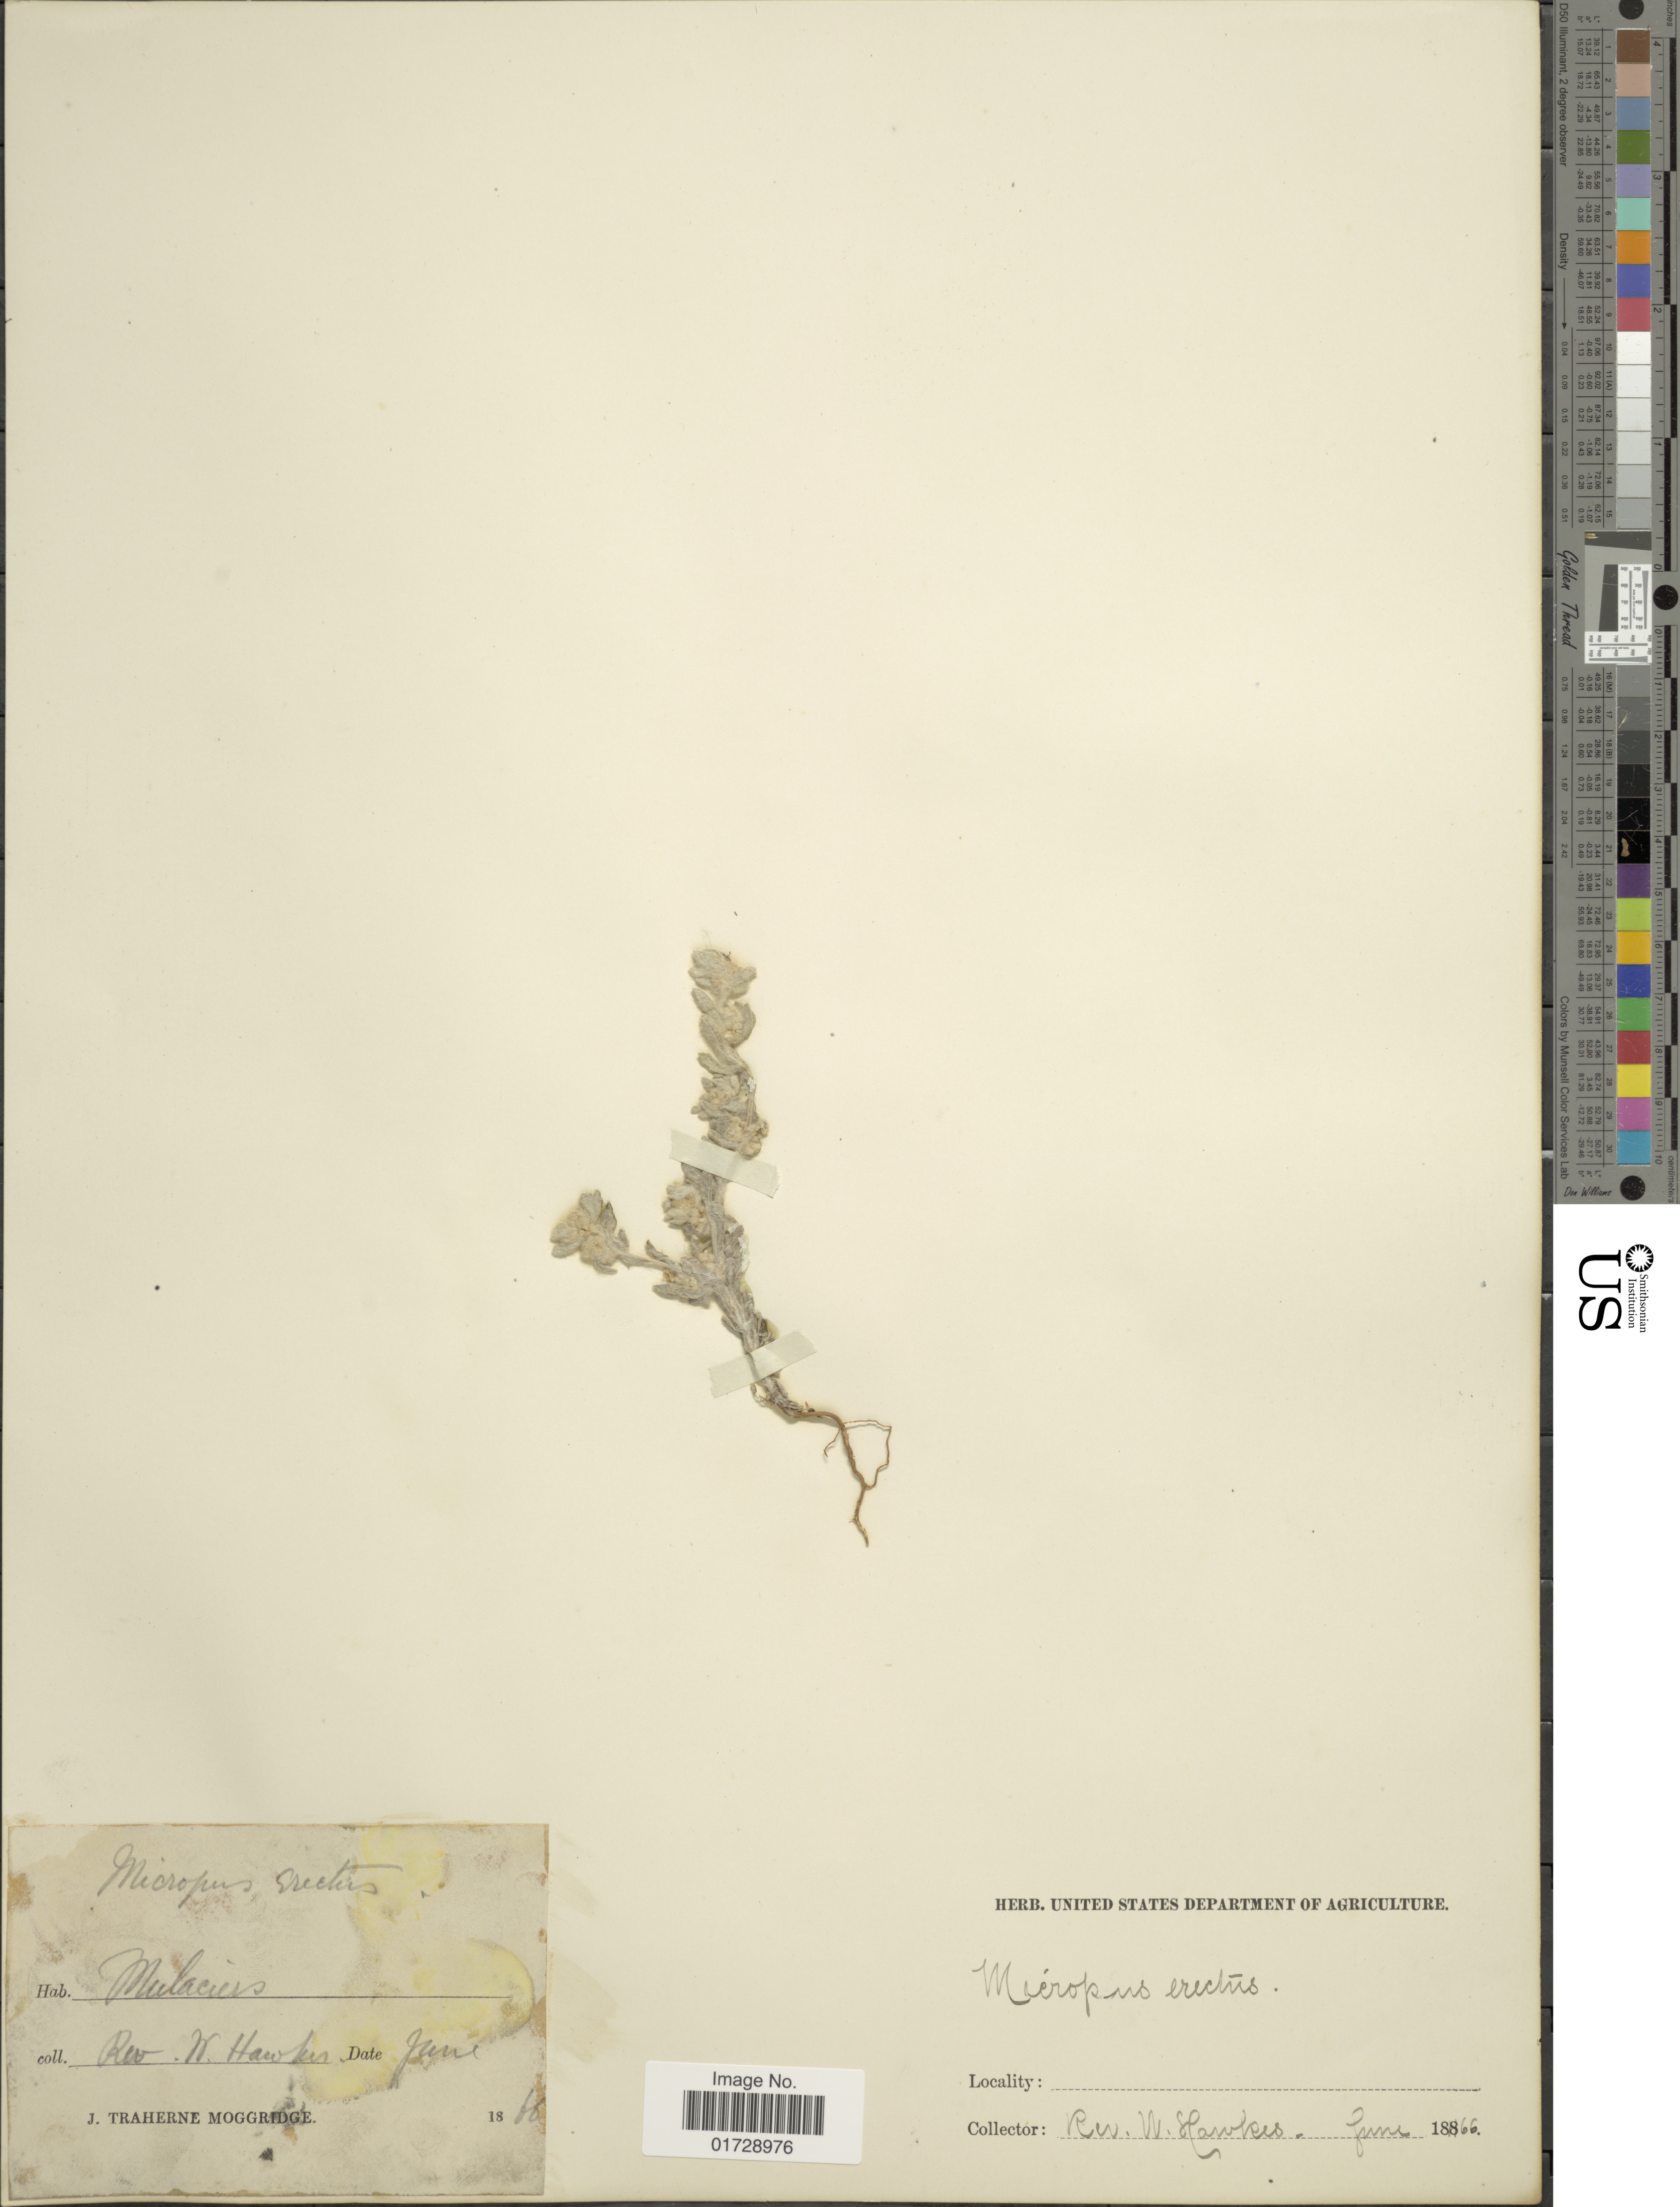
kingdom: Plantae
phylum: Tracheophyta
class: Magnoliopsida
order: Asterales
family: Asteraceae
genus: Micropus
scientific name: Micropus erectus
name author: L.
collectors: W. Hawkes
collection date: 1866-06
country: France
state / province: Provence-Alpes-Côte d'Azur